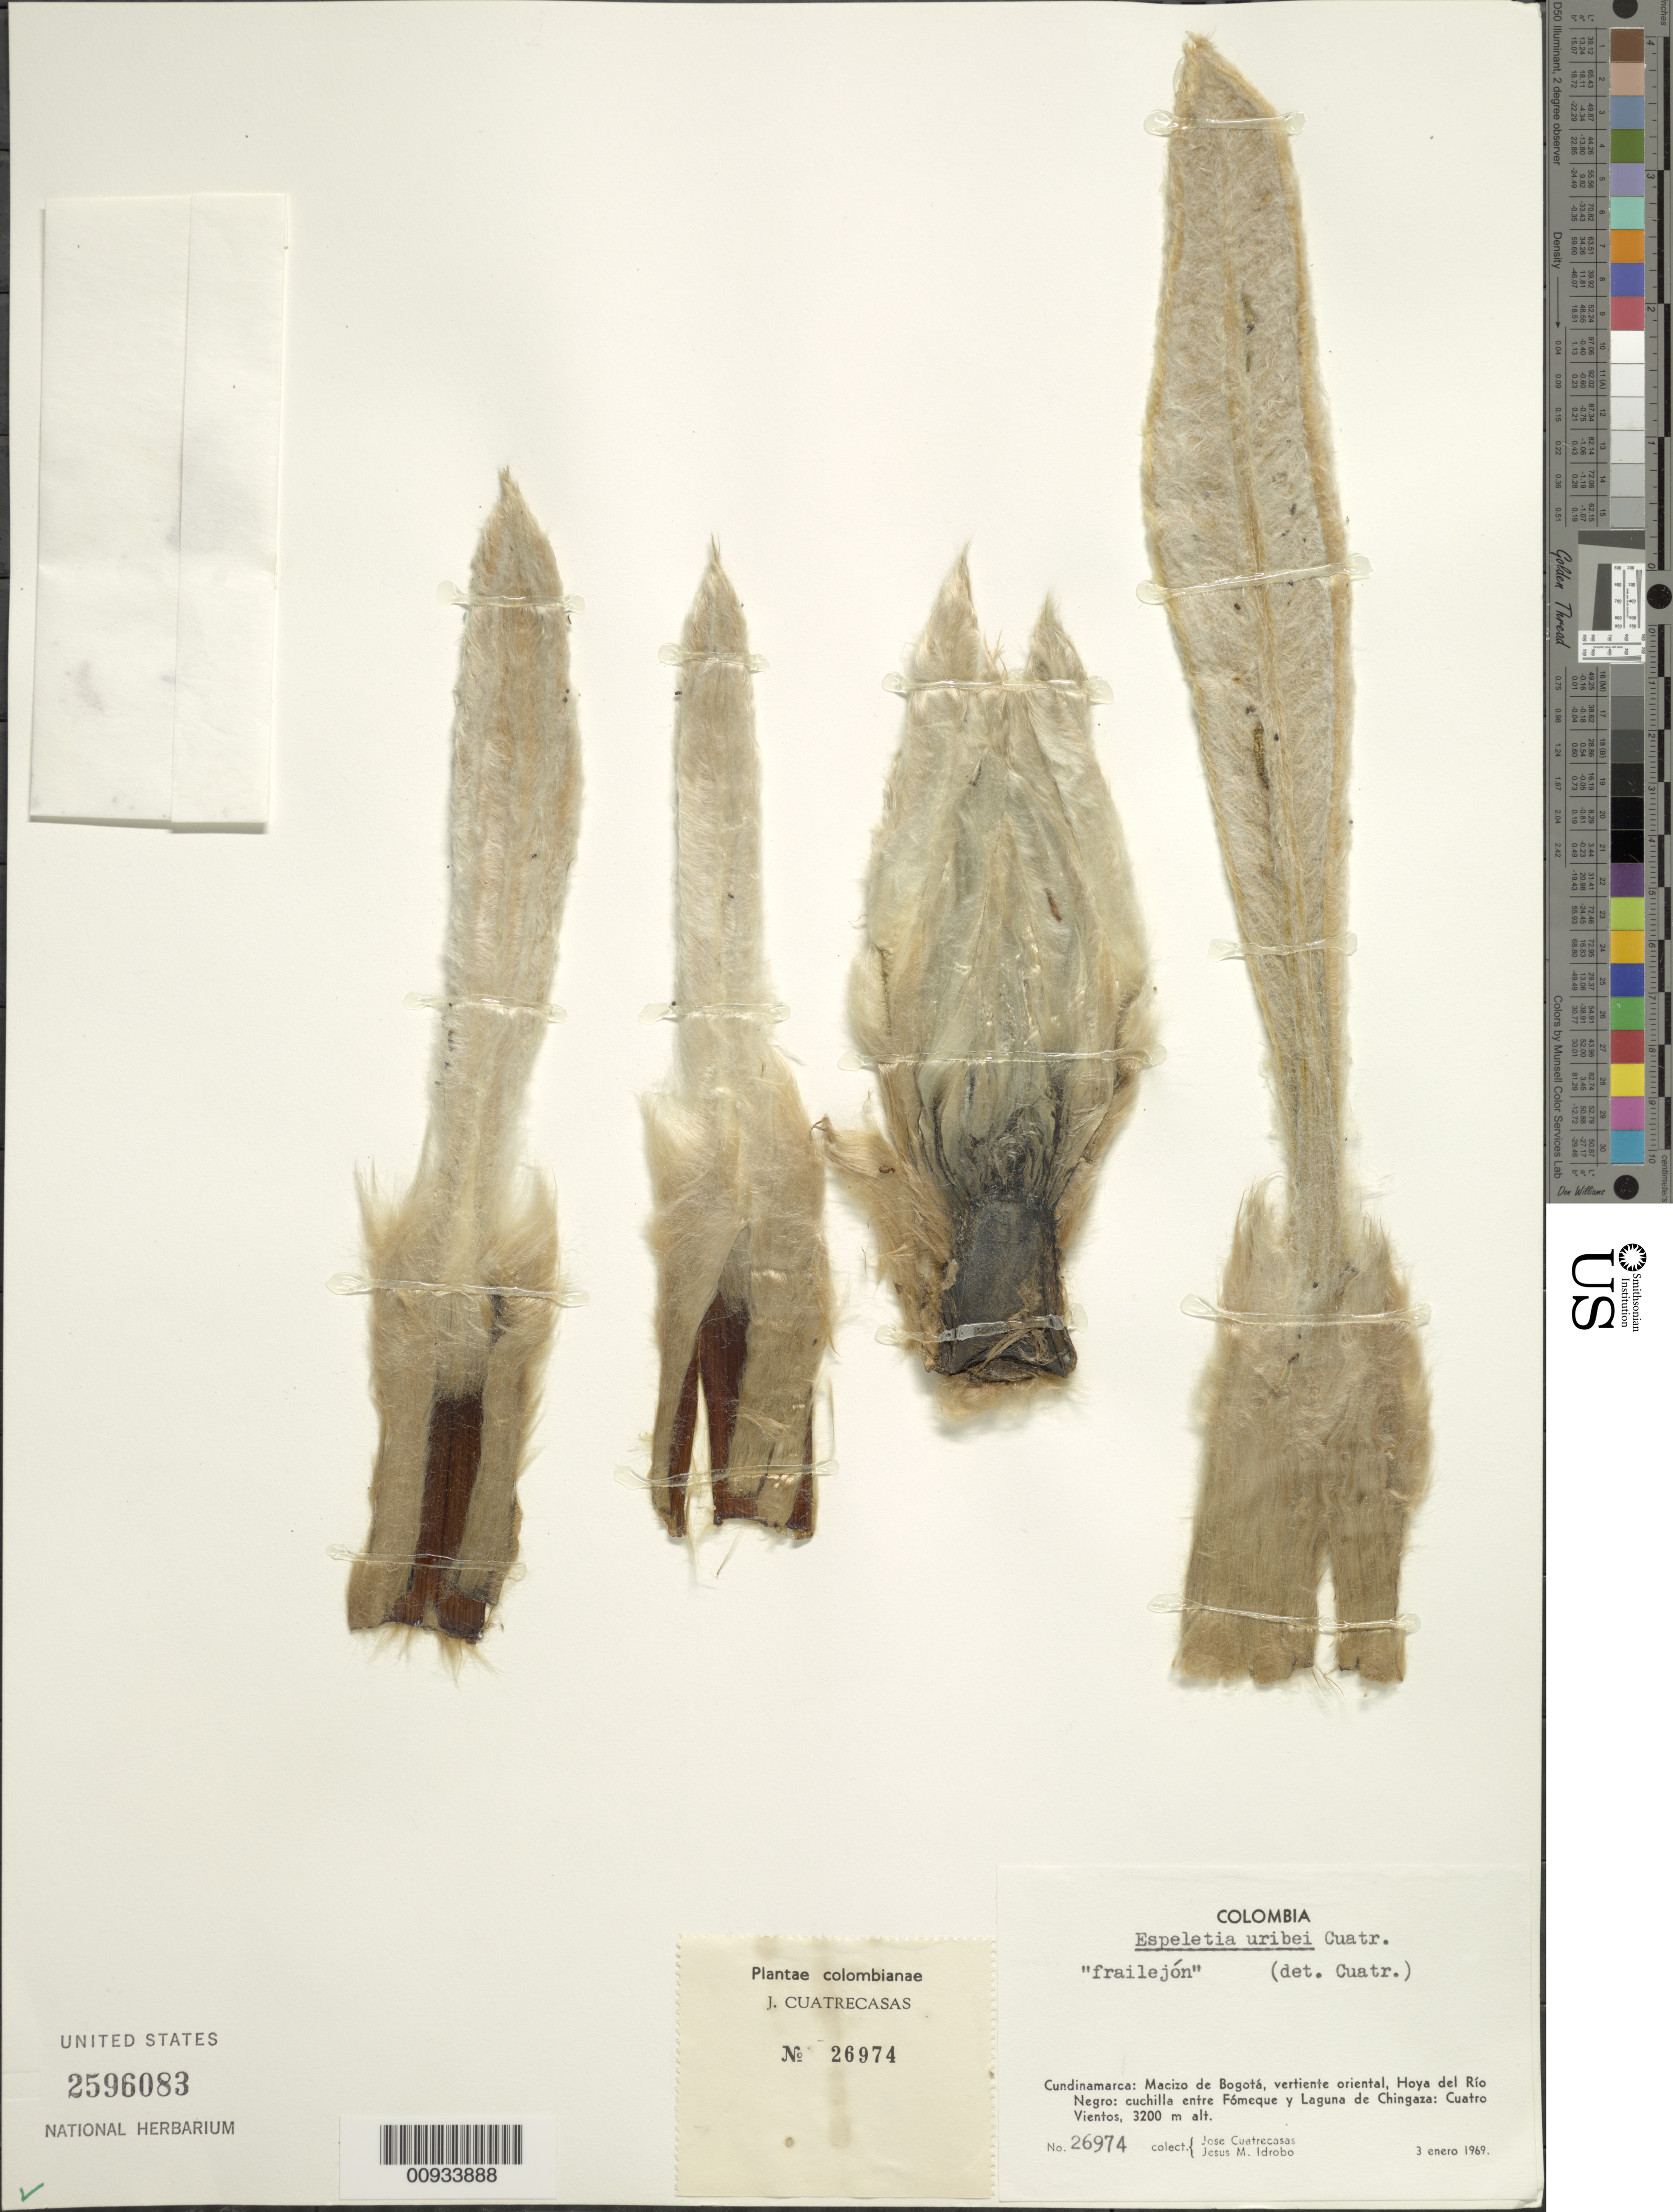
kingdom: Plantae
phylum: Tracheophyta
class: Magnoliopsida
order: Asterales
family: Asteraceae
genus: Espeletia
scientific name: Espeletia uribei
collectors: J. Cuatrecasas & J. M. Duque Jaramillo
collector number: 26974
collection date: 1969-01-03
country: Colombia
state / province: Cundinamarca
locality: Macizo de Bogota, vertiente oriental, Hoya del Rio Negro: cuchilla entre Fomeque y Laguna de Chingaza: Cuatro Vientos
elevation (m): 3200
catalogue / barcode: US 2596083